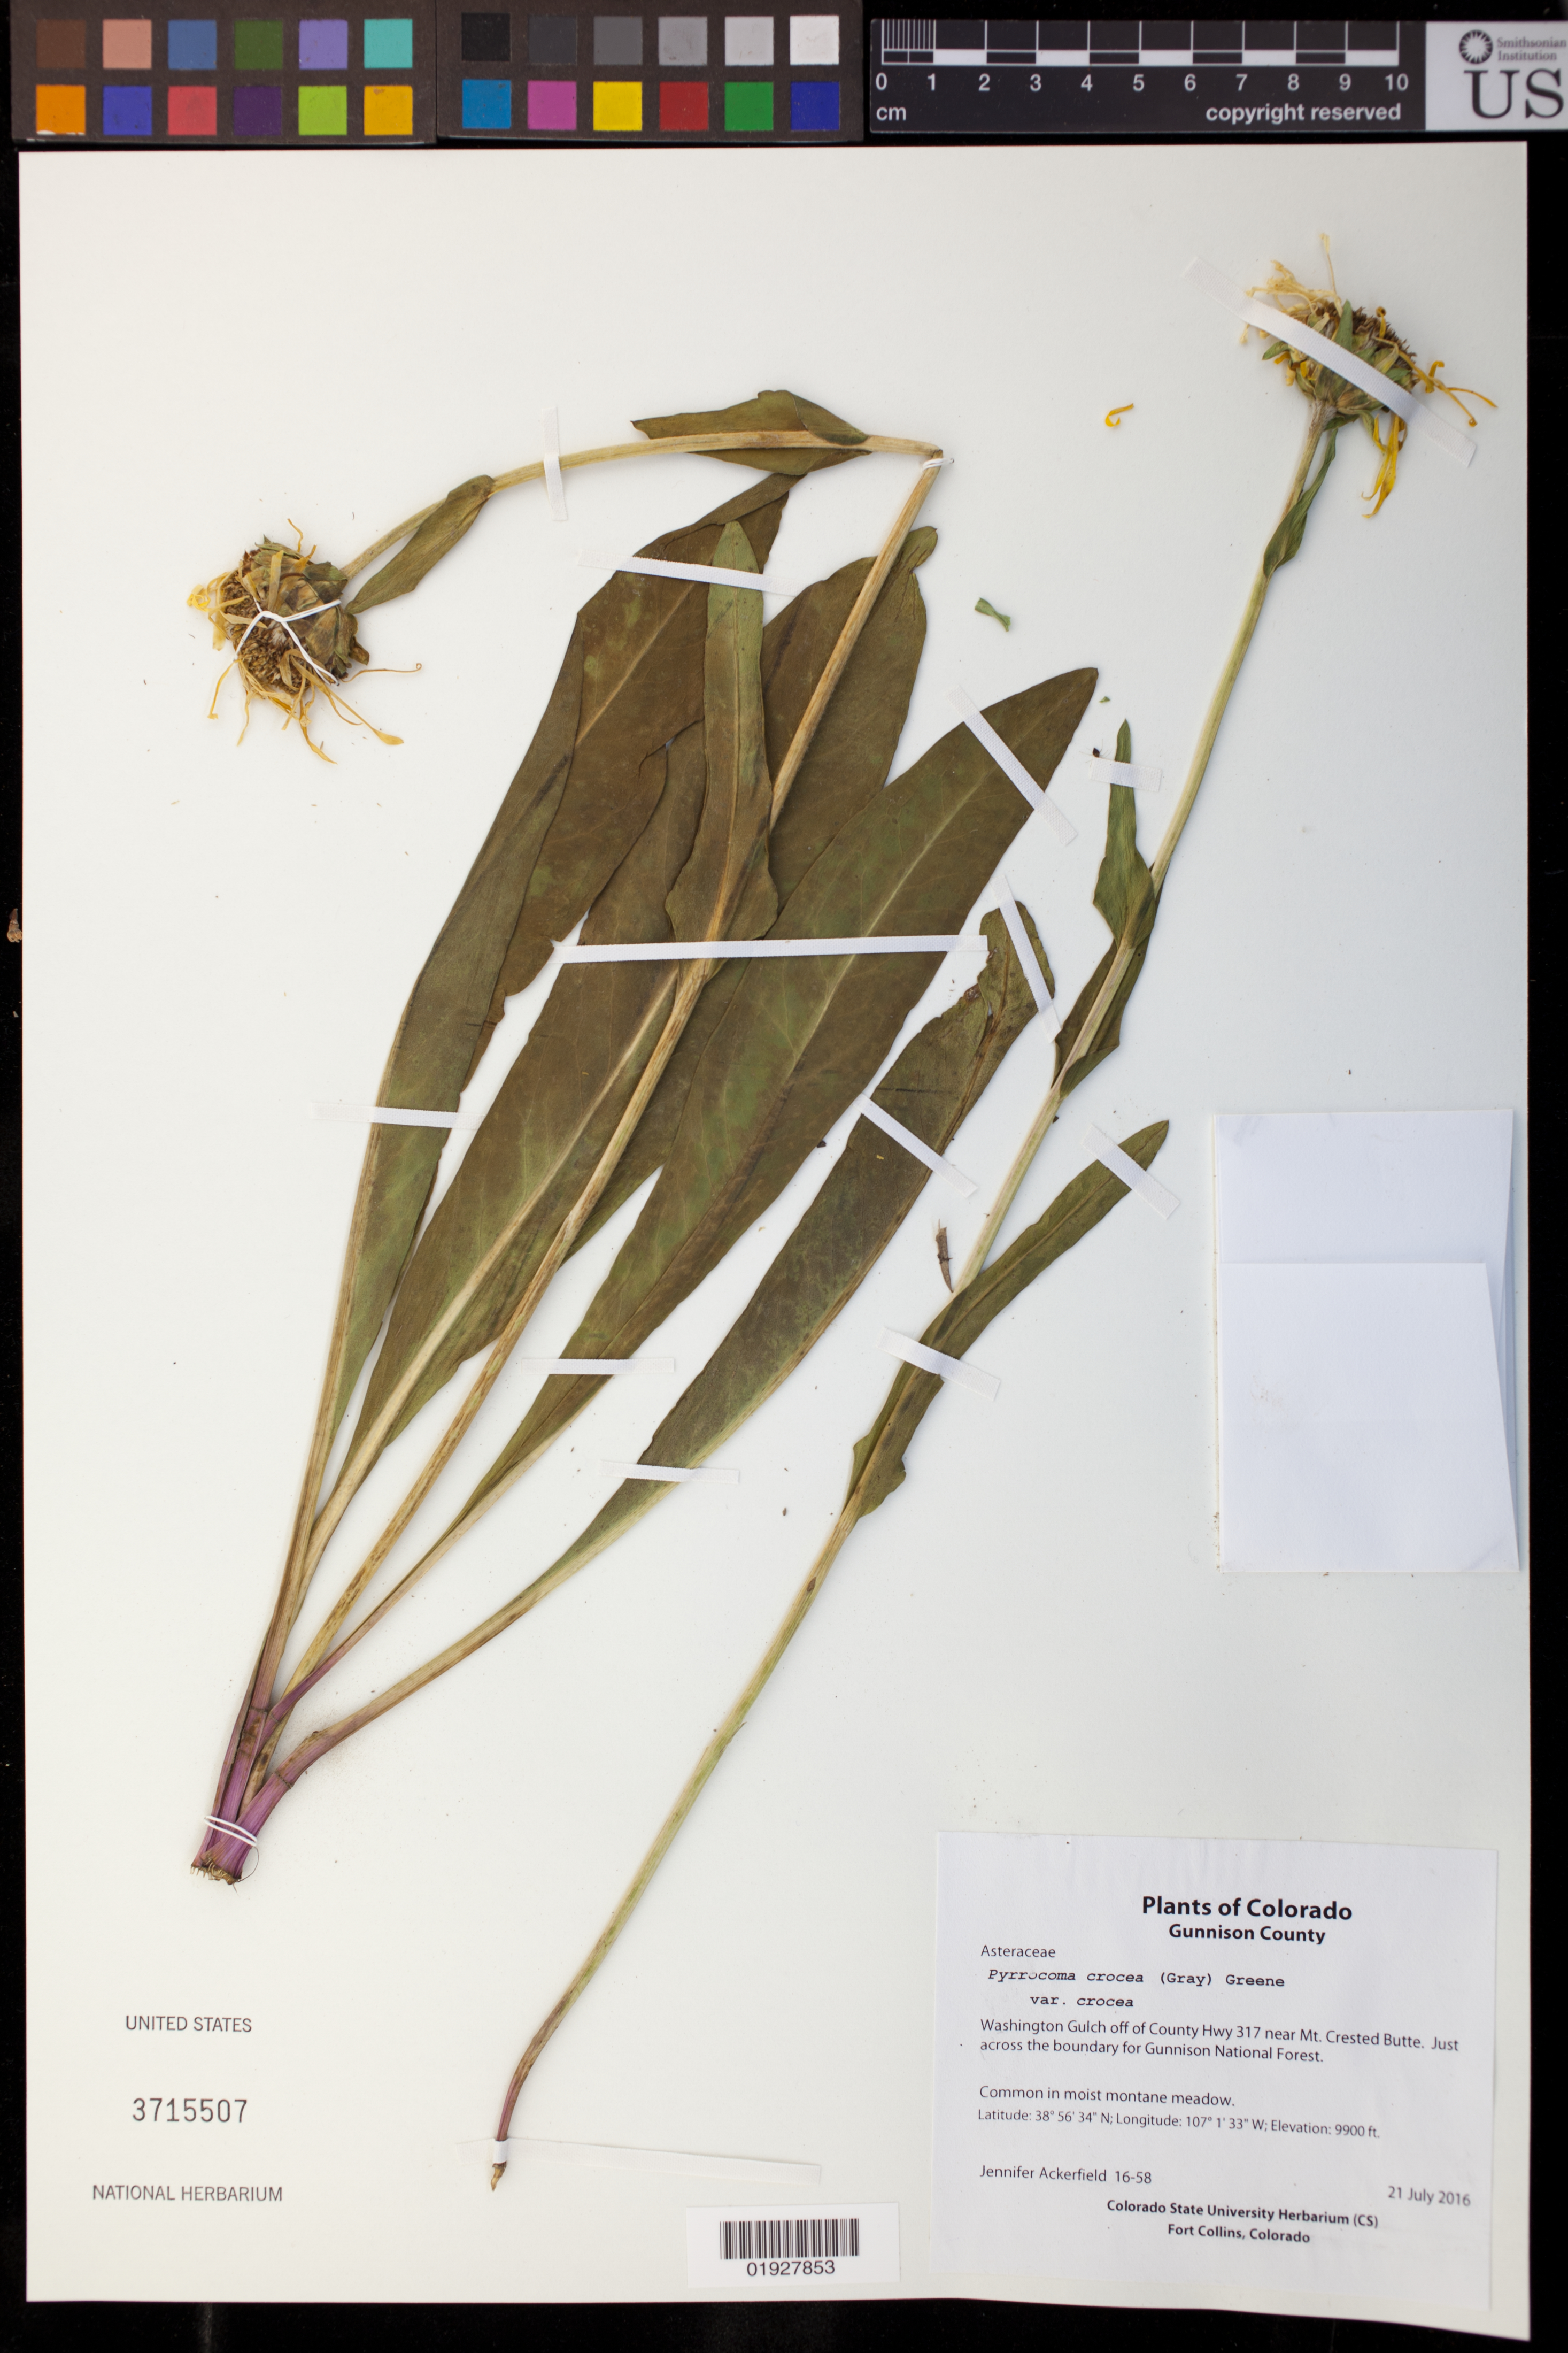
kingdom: Plantae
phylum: Tracheophyta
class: Magnoliopsida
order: Asterales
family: Asteraceae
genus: Pyrrocoma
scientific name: Pyrrocoma crocea var. crocea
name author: (A. Gray) Greene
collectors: J. Ackerfield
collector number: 16-58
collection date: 2016-07-21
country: United States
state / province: Colorado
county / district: Gunnison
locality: Washington Gulch off of County Hwy 317 near Mt. Crested Butte. Just across the boundary for Gunnison National Forest.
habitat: Common in moist montane meadow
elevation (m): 3018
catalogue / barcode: US 3715507